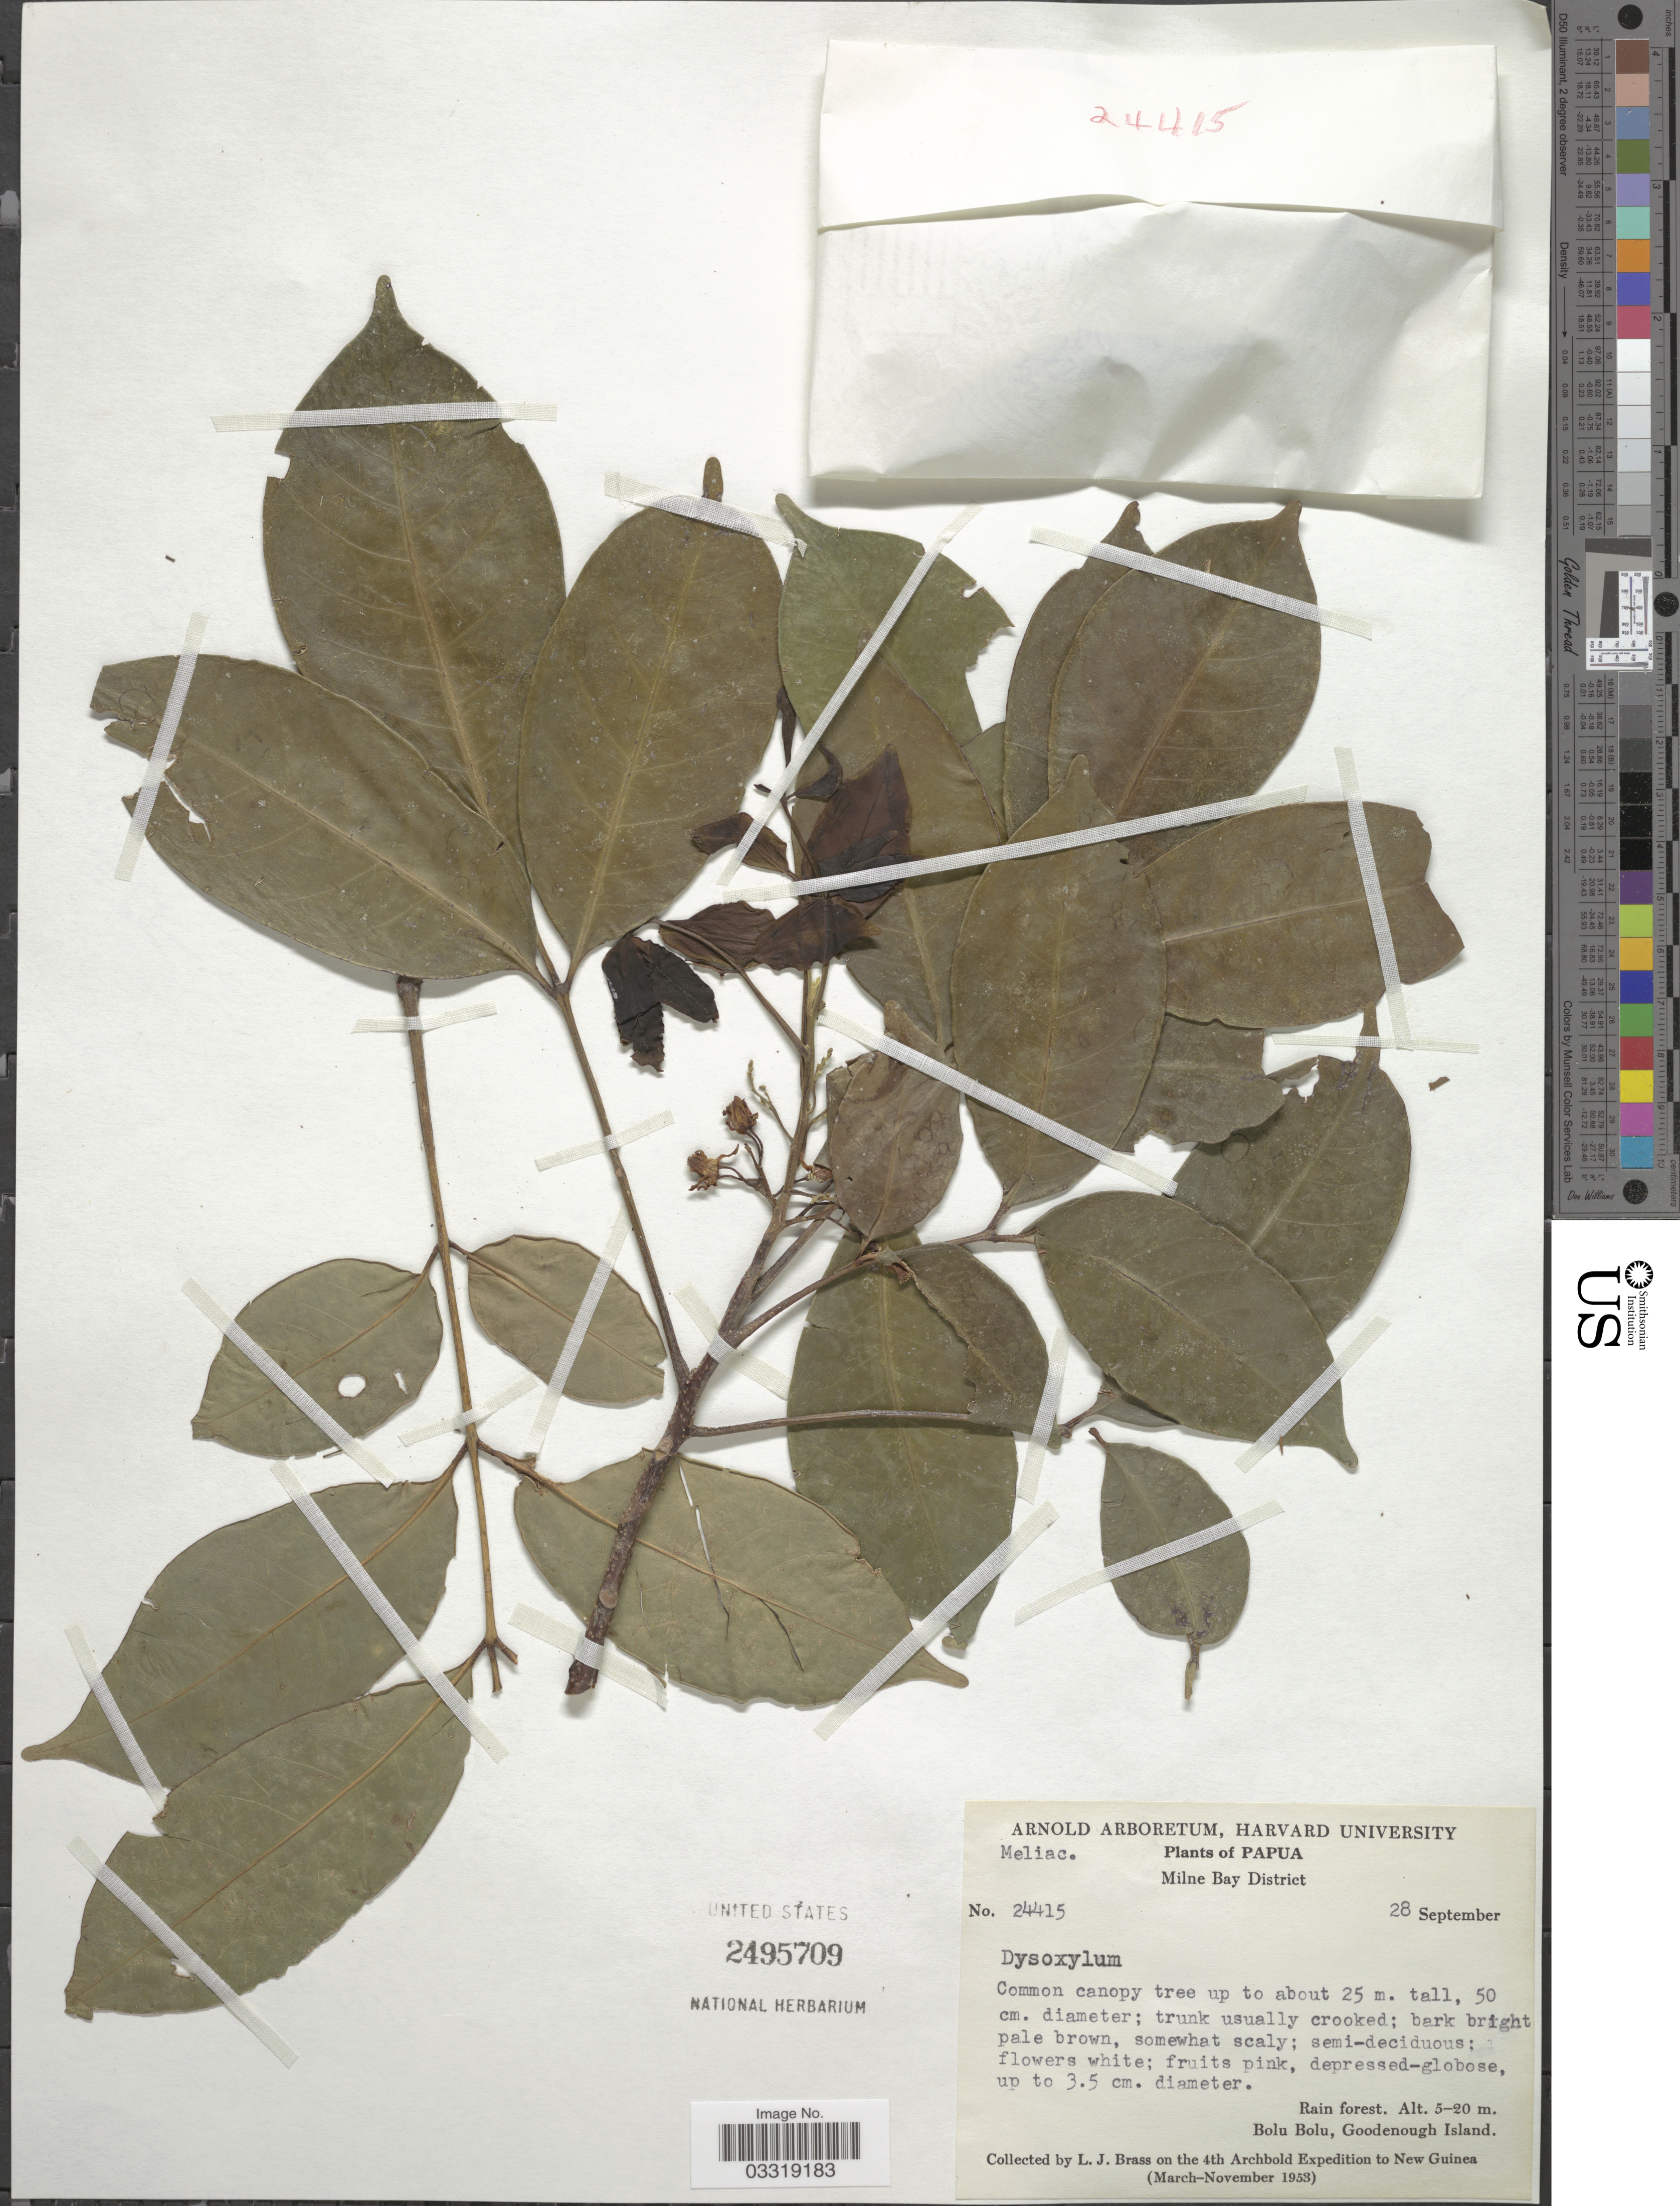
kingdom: Plantae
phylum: Tracheophyta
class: Magnoliopsida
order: Sapindales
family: Meliaceae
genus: Goniocheton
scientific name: Goniocheton arborescens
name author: Blume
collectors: L. J. Brass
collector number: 24415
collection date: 1953-09-28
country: Papua New Guinea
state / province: Milne Bay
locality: Papua, Milne Bay District. Bolu Bolu, Goodenough Island.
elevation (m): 5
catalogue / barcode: US 2495709